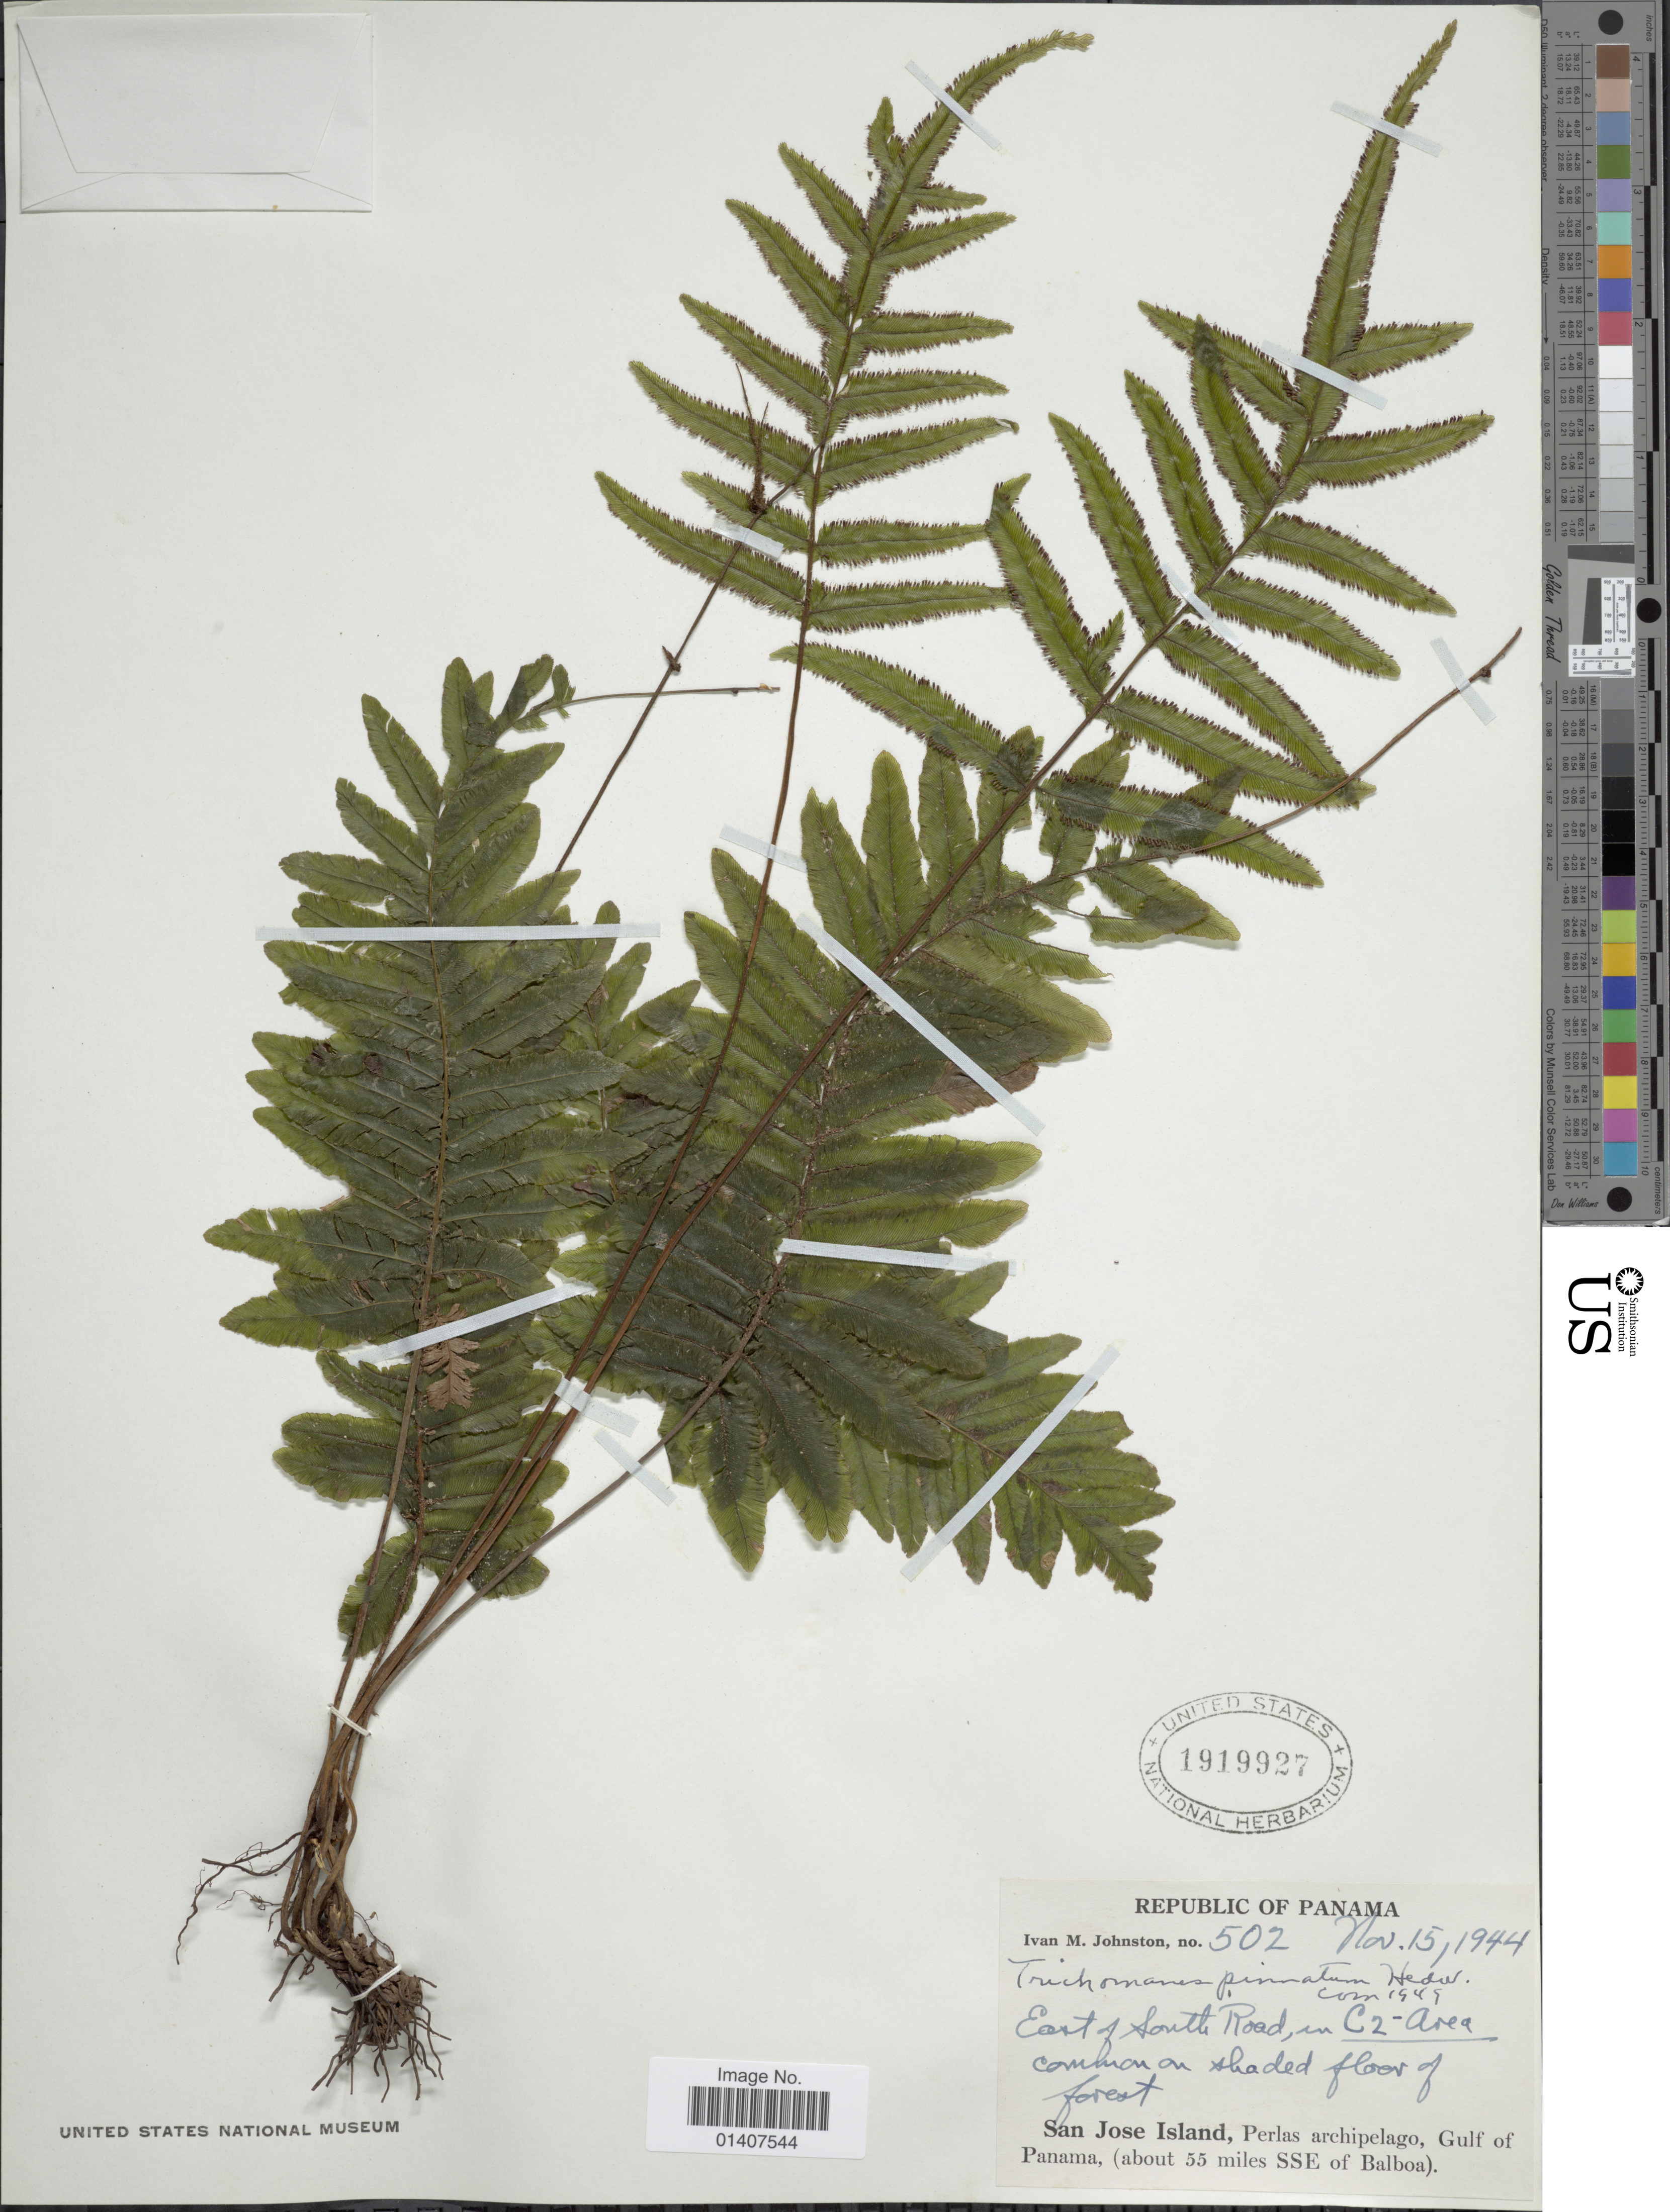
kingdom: Plantae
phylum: Tracheophyta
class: Polypodiopsida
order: Hymenophyllales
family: Hymenophyllaceae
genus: Trichomanes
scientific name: Trichomanes pinnatum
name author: Hedw.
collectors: I.M. Johnston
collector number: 502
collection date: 1944-11-15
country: Panama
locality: San José Island, Perlas archipelago, Gulf of Panama(about 55miles SSE of Balboa), East of South road on C2-Area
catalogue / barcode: US 1919927